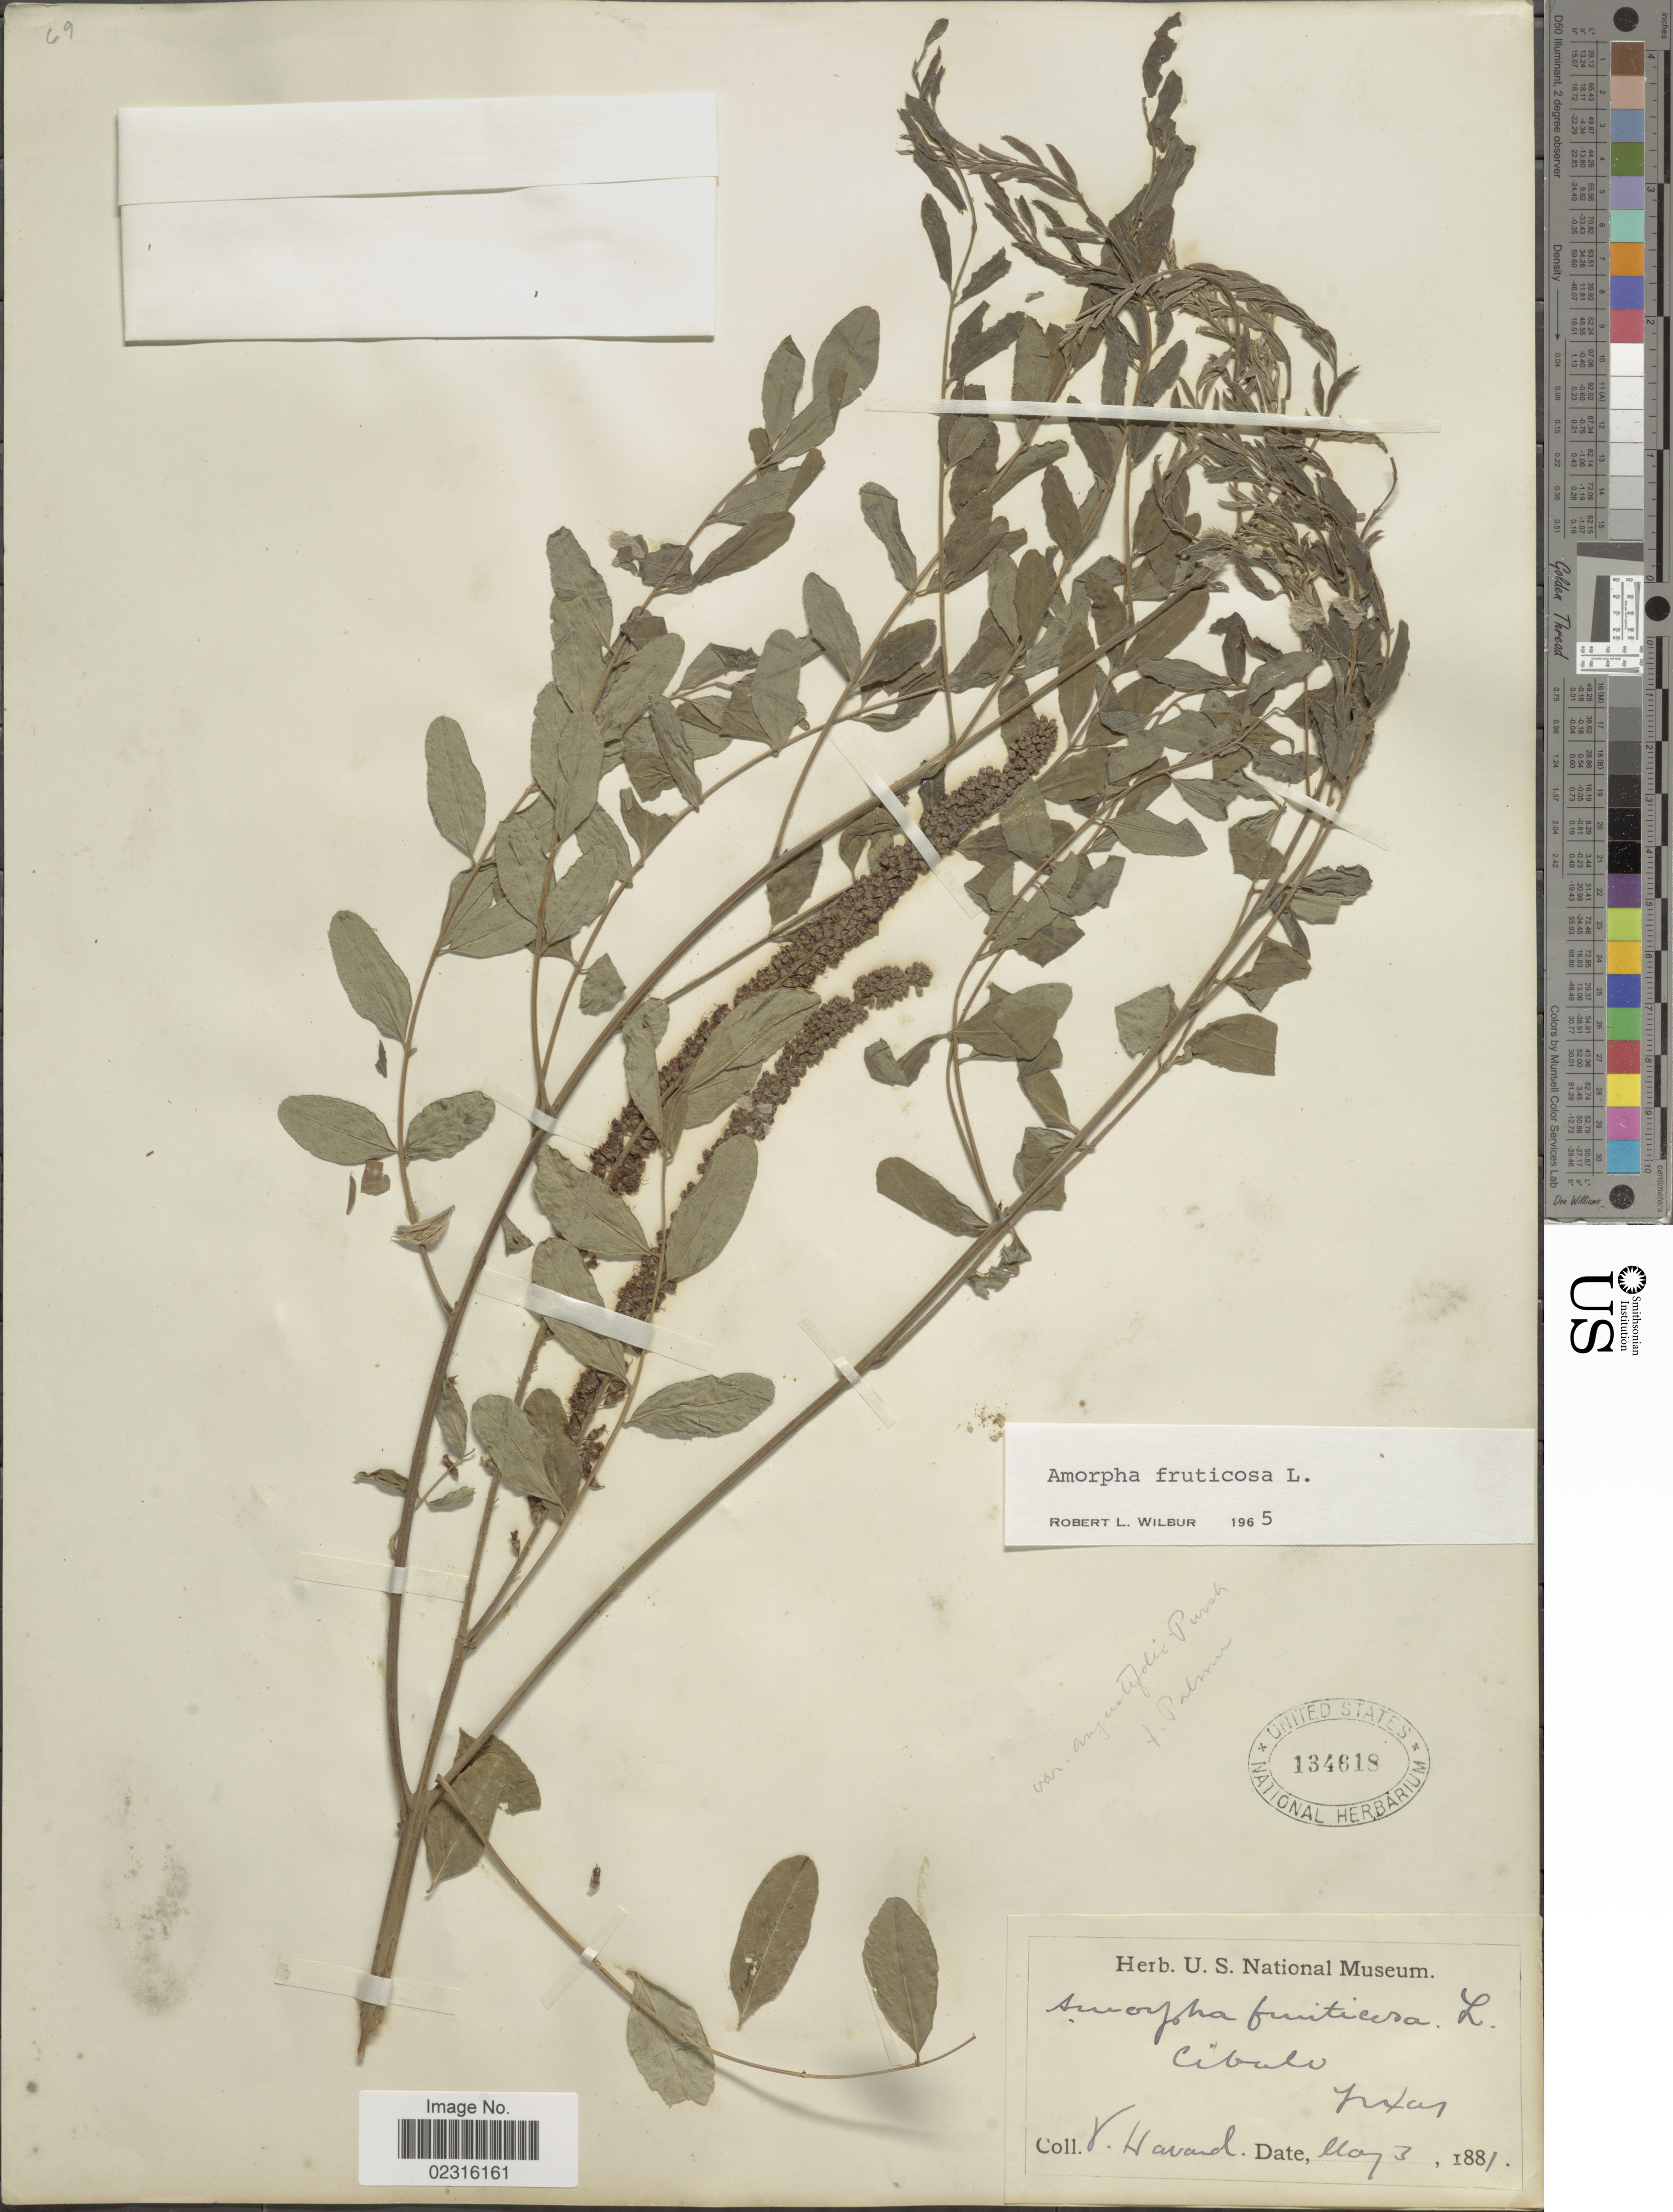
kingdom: Plantae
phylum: Tracheophyta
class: Magnoliopsida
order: Fabales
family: Fabaceae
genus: Amorpha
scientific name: Amorpha fruticosa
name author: L.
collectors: V. Havard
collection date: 1881-05-03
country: United States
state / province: Texas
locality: Cibolo.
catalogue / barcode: US 134618